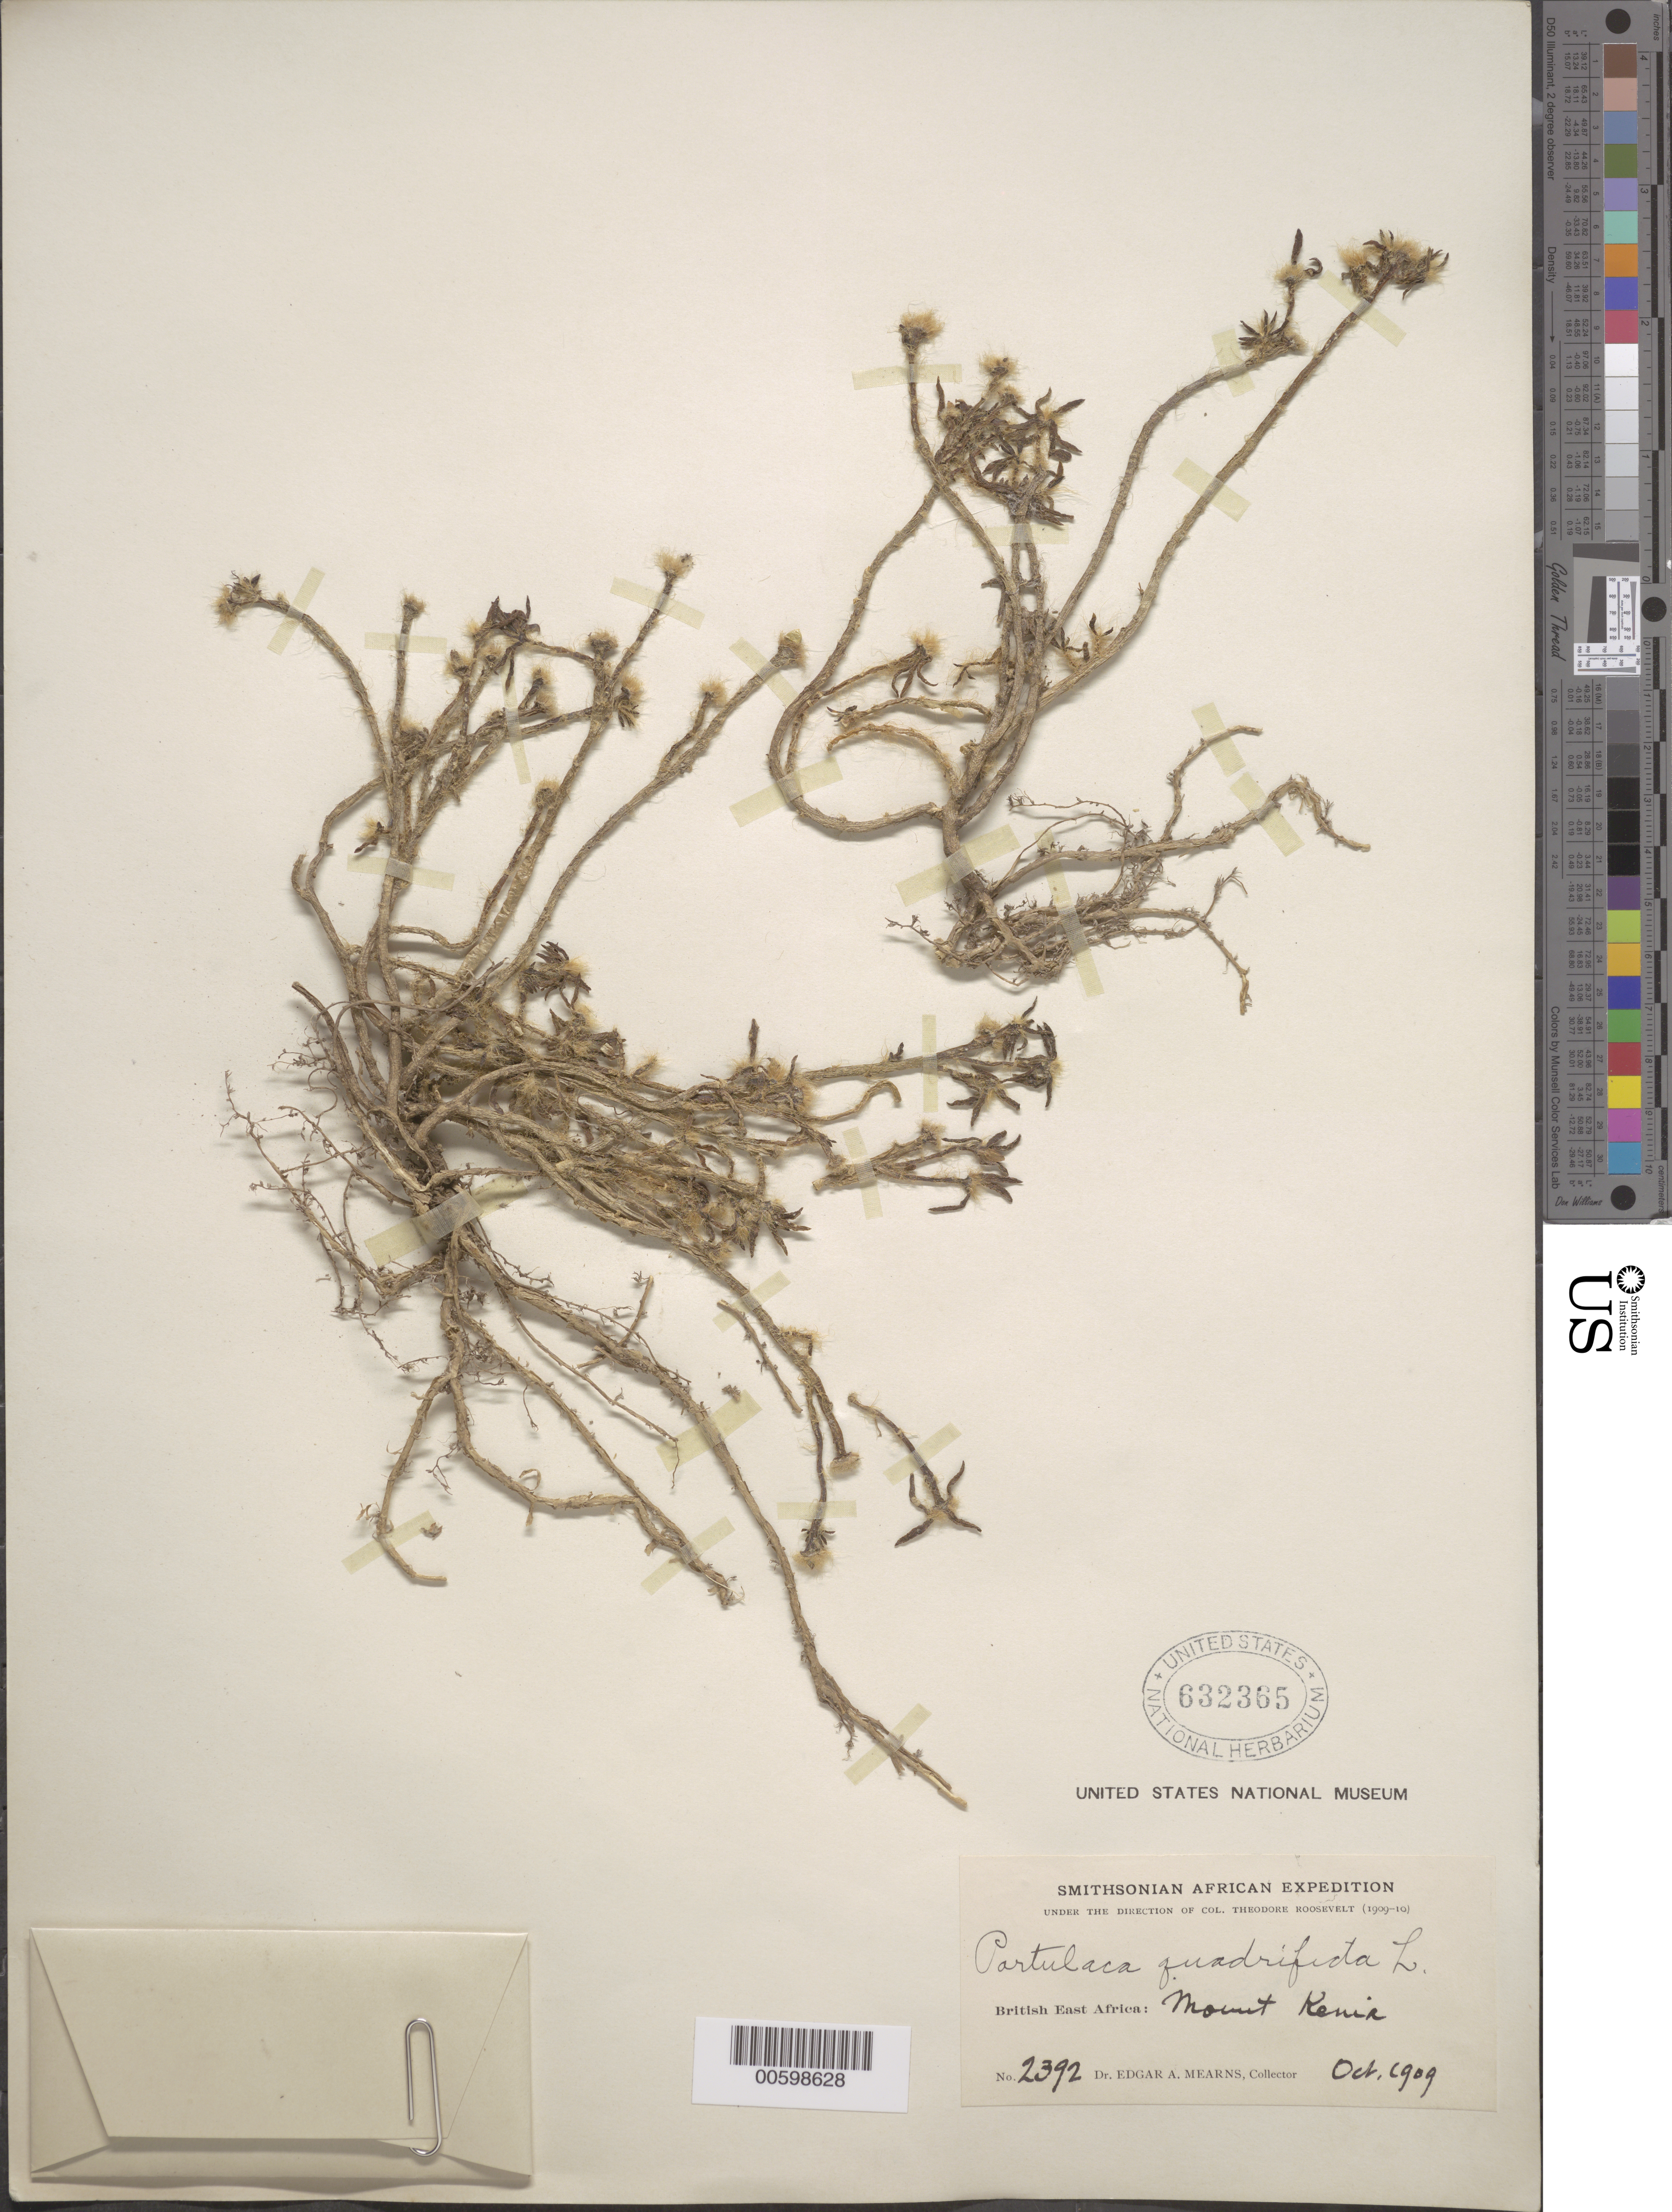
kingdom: Plantae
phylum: Tracheophyta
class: Magnoliopsida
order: Caryophyllales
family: Portulacaceae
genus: Portulaca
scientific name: Portulaca quadrifida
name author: L.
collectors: E. A. Mearns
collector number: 2392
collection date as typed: Oct 1909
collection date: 1909-10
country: Kenya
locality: Mount Kenya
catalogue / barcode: US 632365